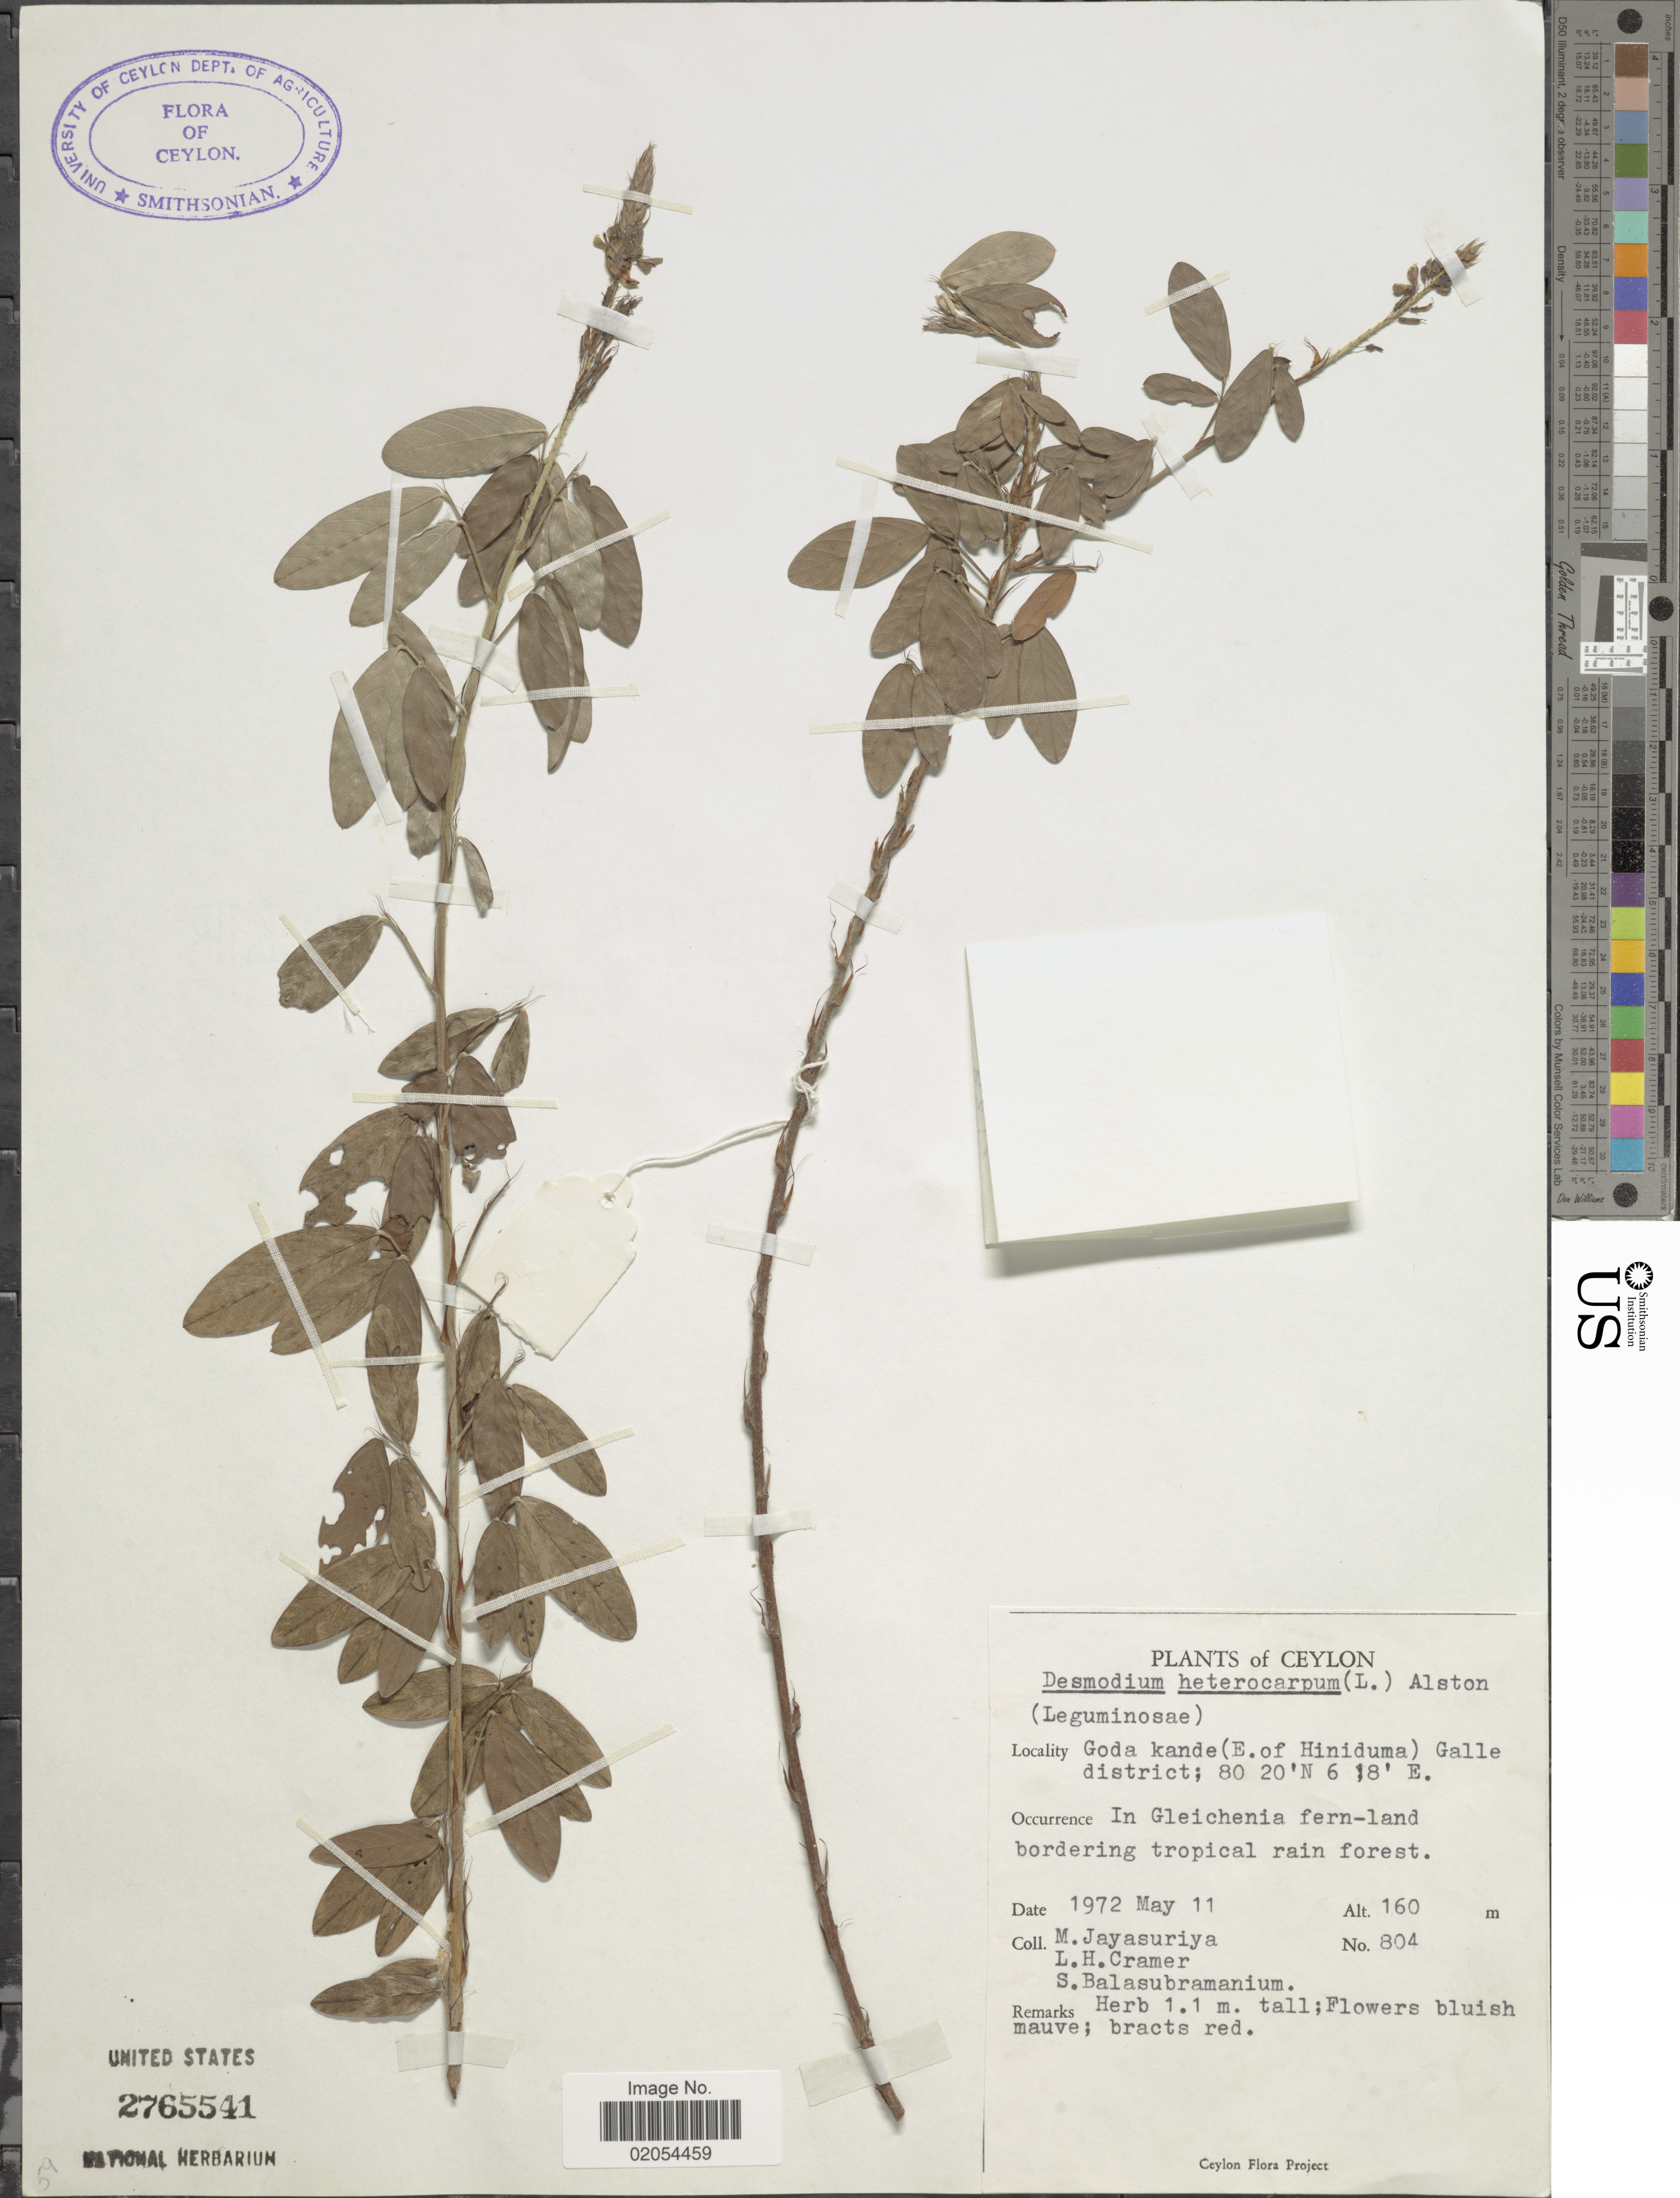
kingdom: Plantae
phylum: Tracheophyta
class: Magnoliopsida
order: Fabales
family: Fabaceae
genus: Grona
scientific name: Grona heterocarpos var. strigosa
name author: (Meeuwen) H. Ohashi & K. Ohashi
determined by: Strong, Mark T., (BOT), Smithsonian Institution - National Museum of Natural History (UNITED STATES)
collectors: M. Jayasuriya, L. H. Cramer & S. Balasubramaniam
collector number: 804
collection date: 1972-05-11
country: Sri Lanka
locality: Goda kande (E. of Hiniduna) Galle district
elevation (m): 160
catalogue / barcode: US 2765541